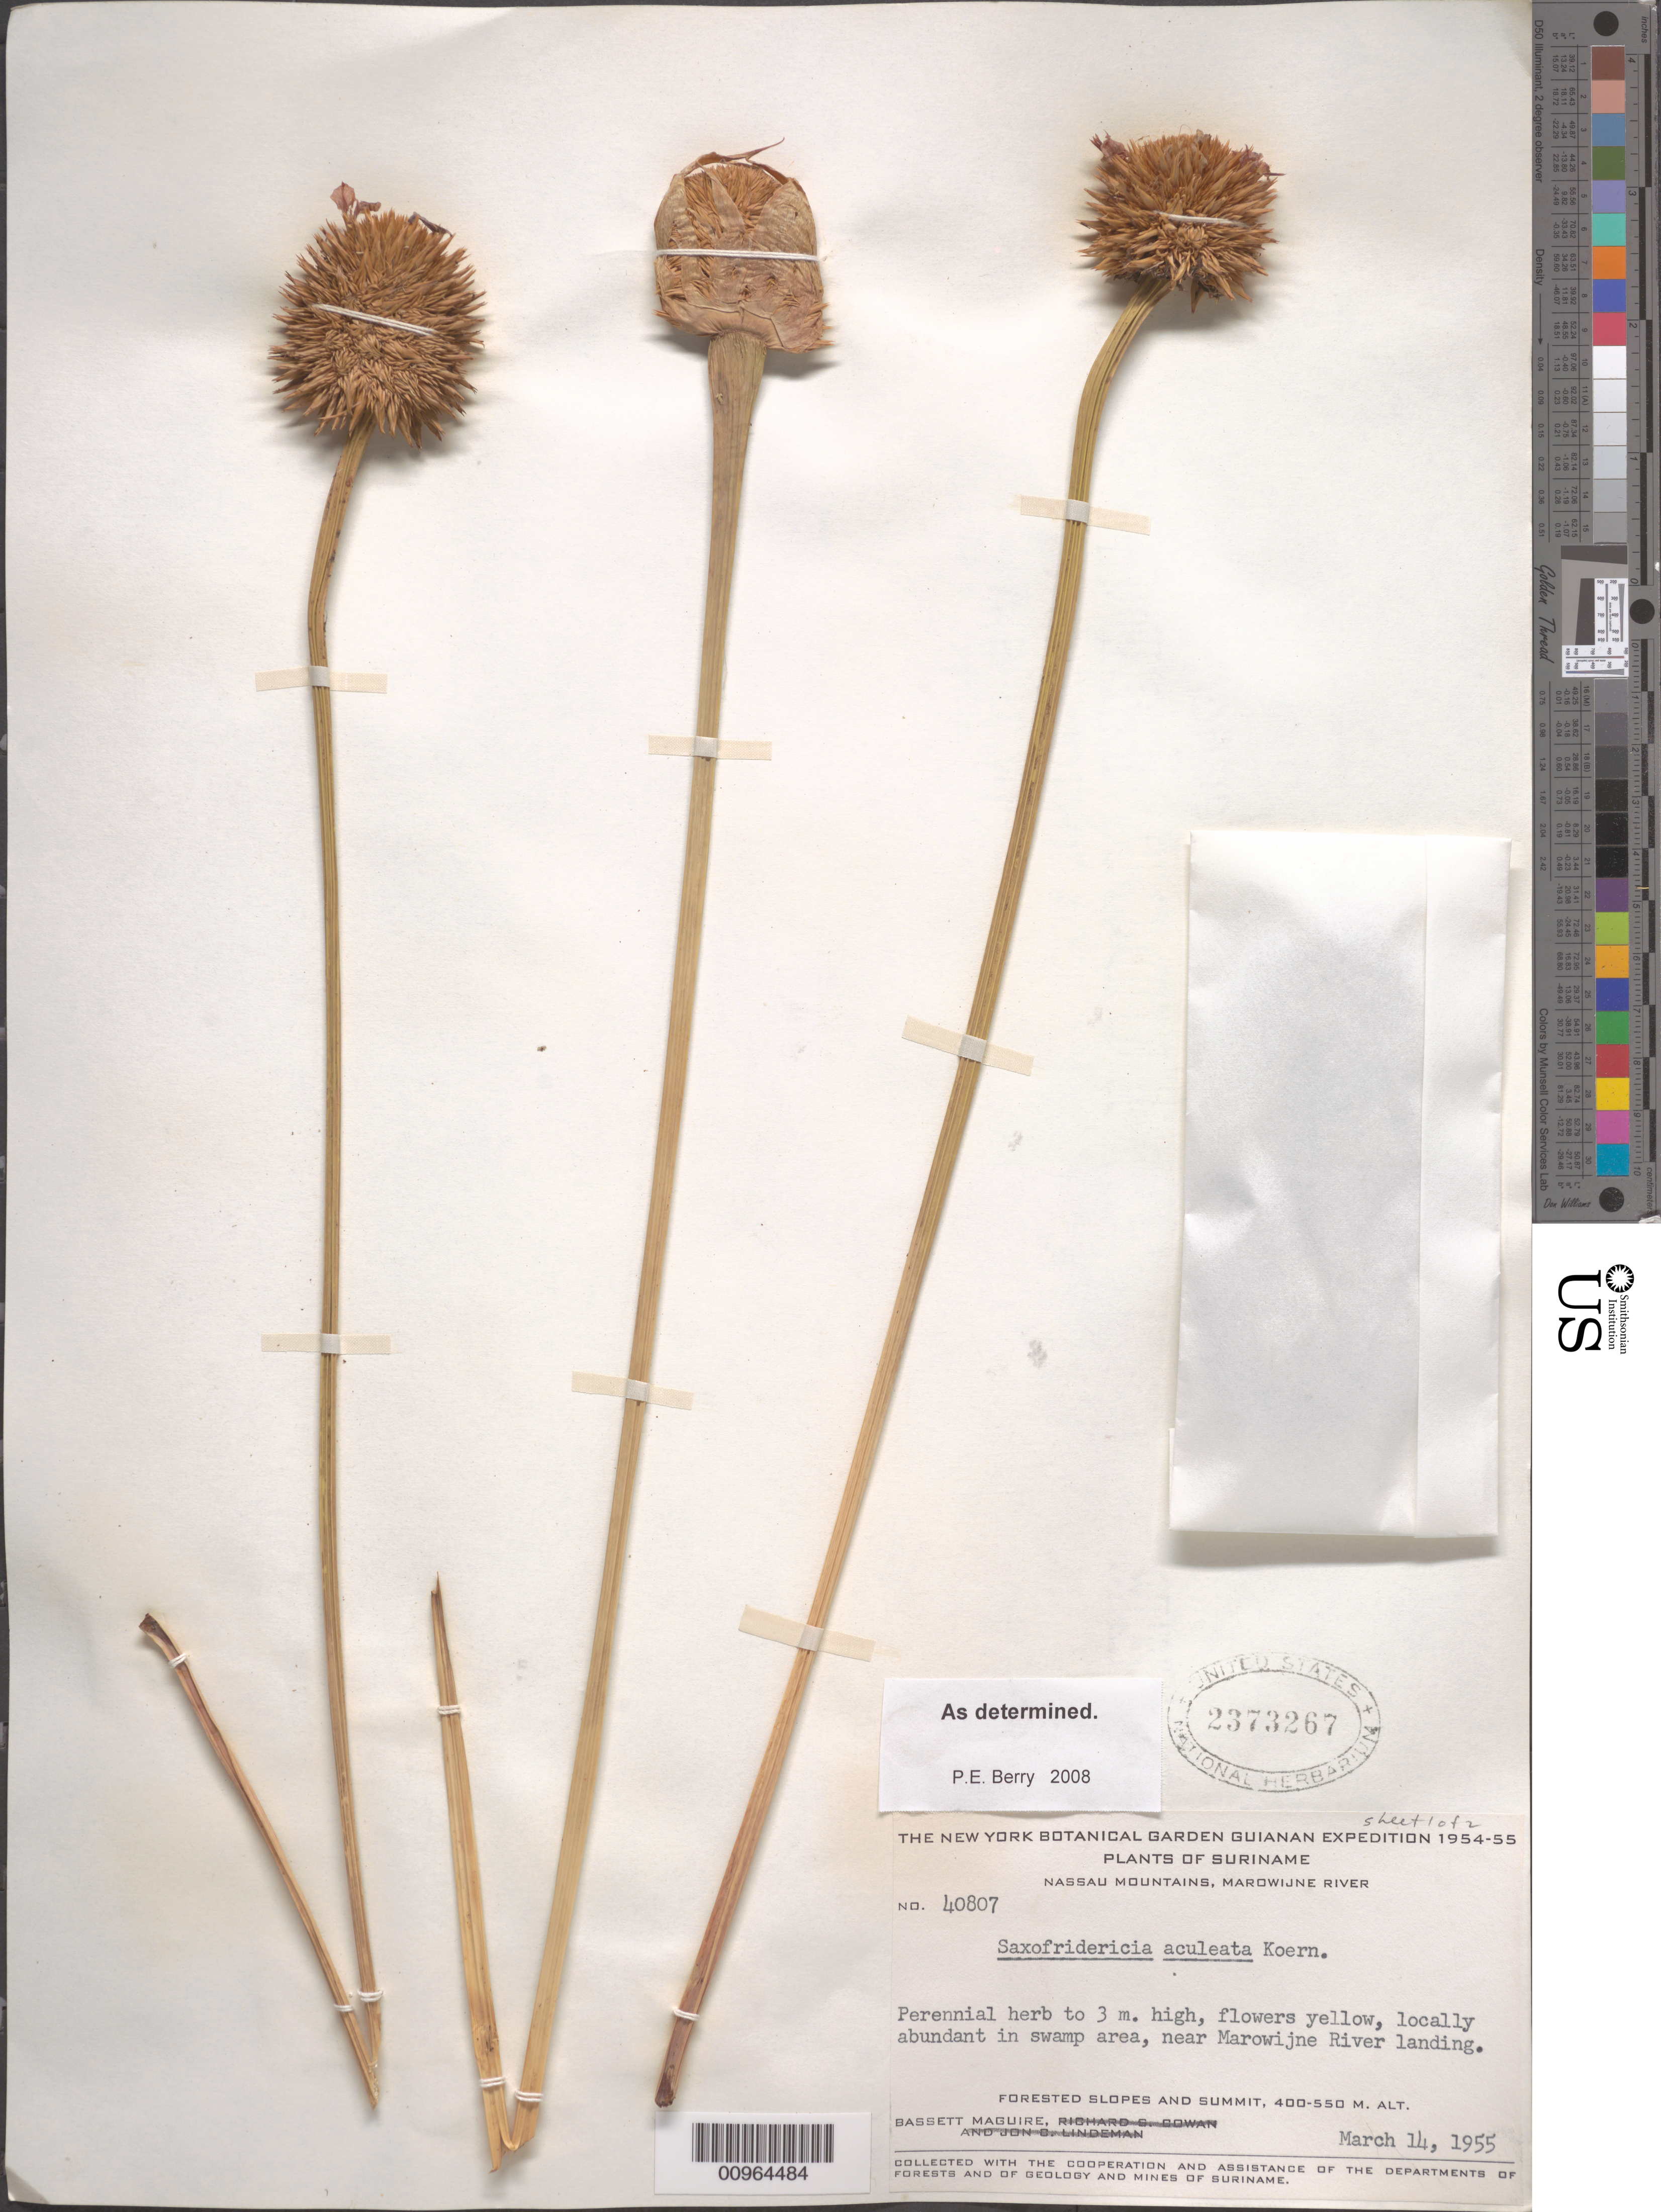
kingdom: Plantae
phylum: Tracheophyta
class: Liliopsida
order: Poales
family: Rapateaceae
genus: Saxofridericia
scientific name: Saxofridericia aculeata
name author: Körn.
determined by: Berry, P. E., (WIS), University of Wisconsin - Madison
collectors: B. Maguire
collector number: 40807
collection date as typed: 14-Mar-55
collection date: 1955-03-14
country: Suriname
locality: Nassau Mts., Marowijne R. landing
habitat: Swamp area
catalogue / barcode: US 2373267